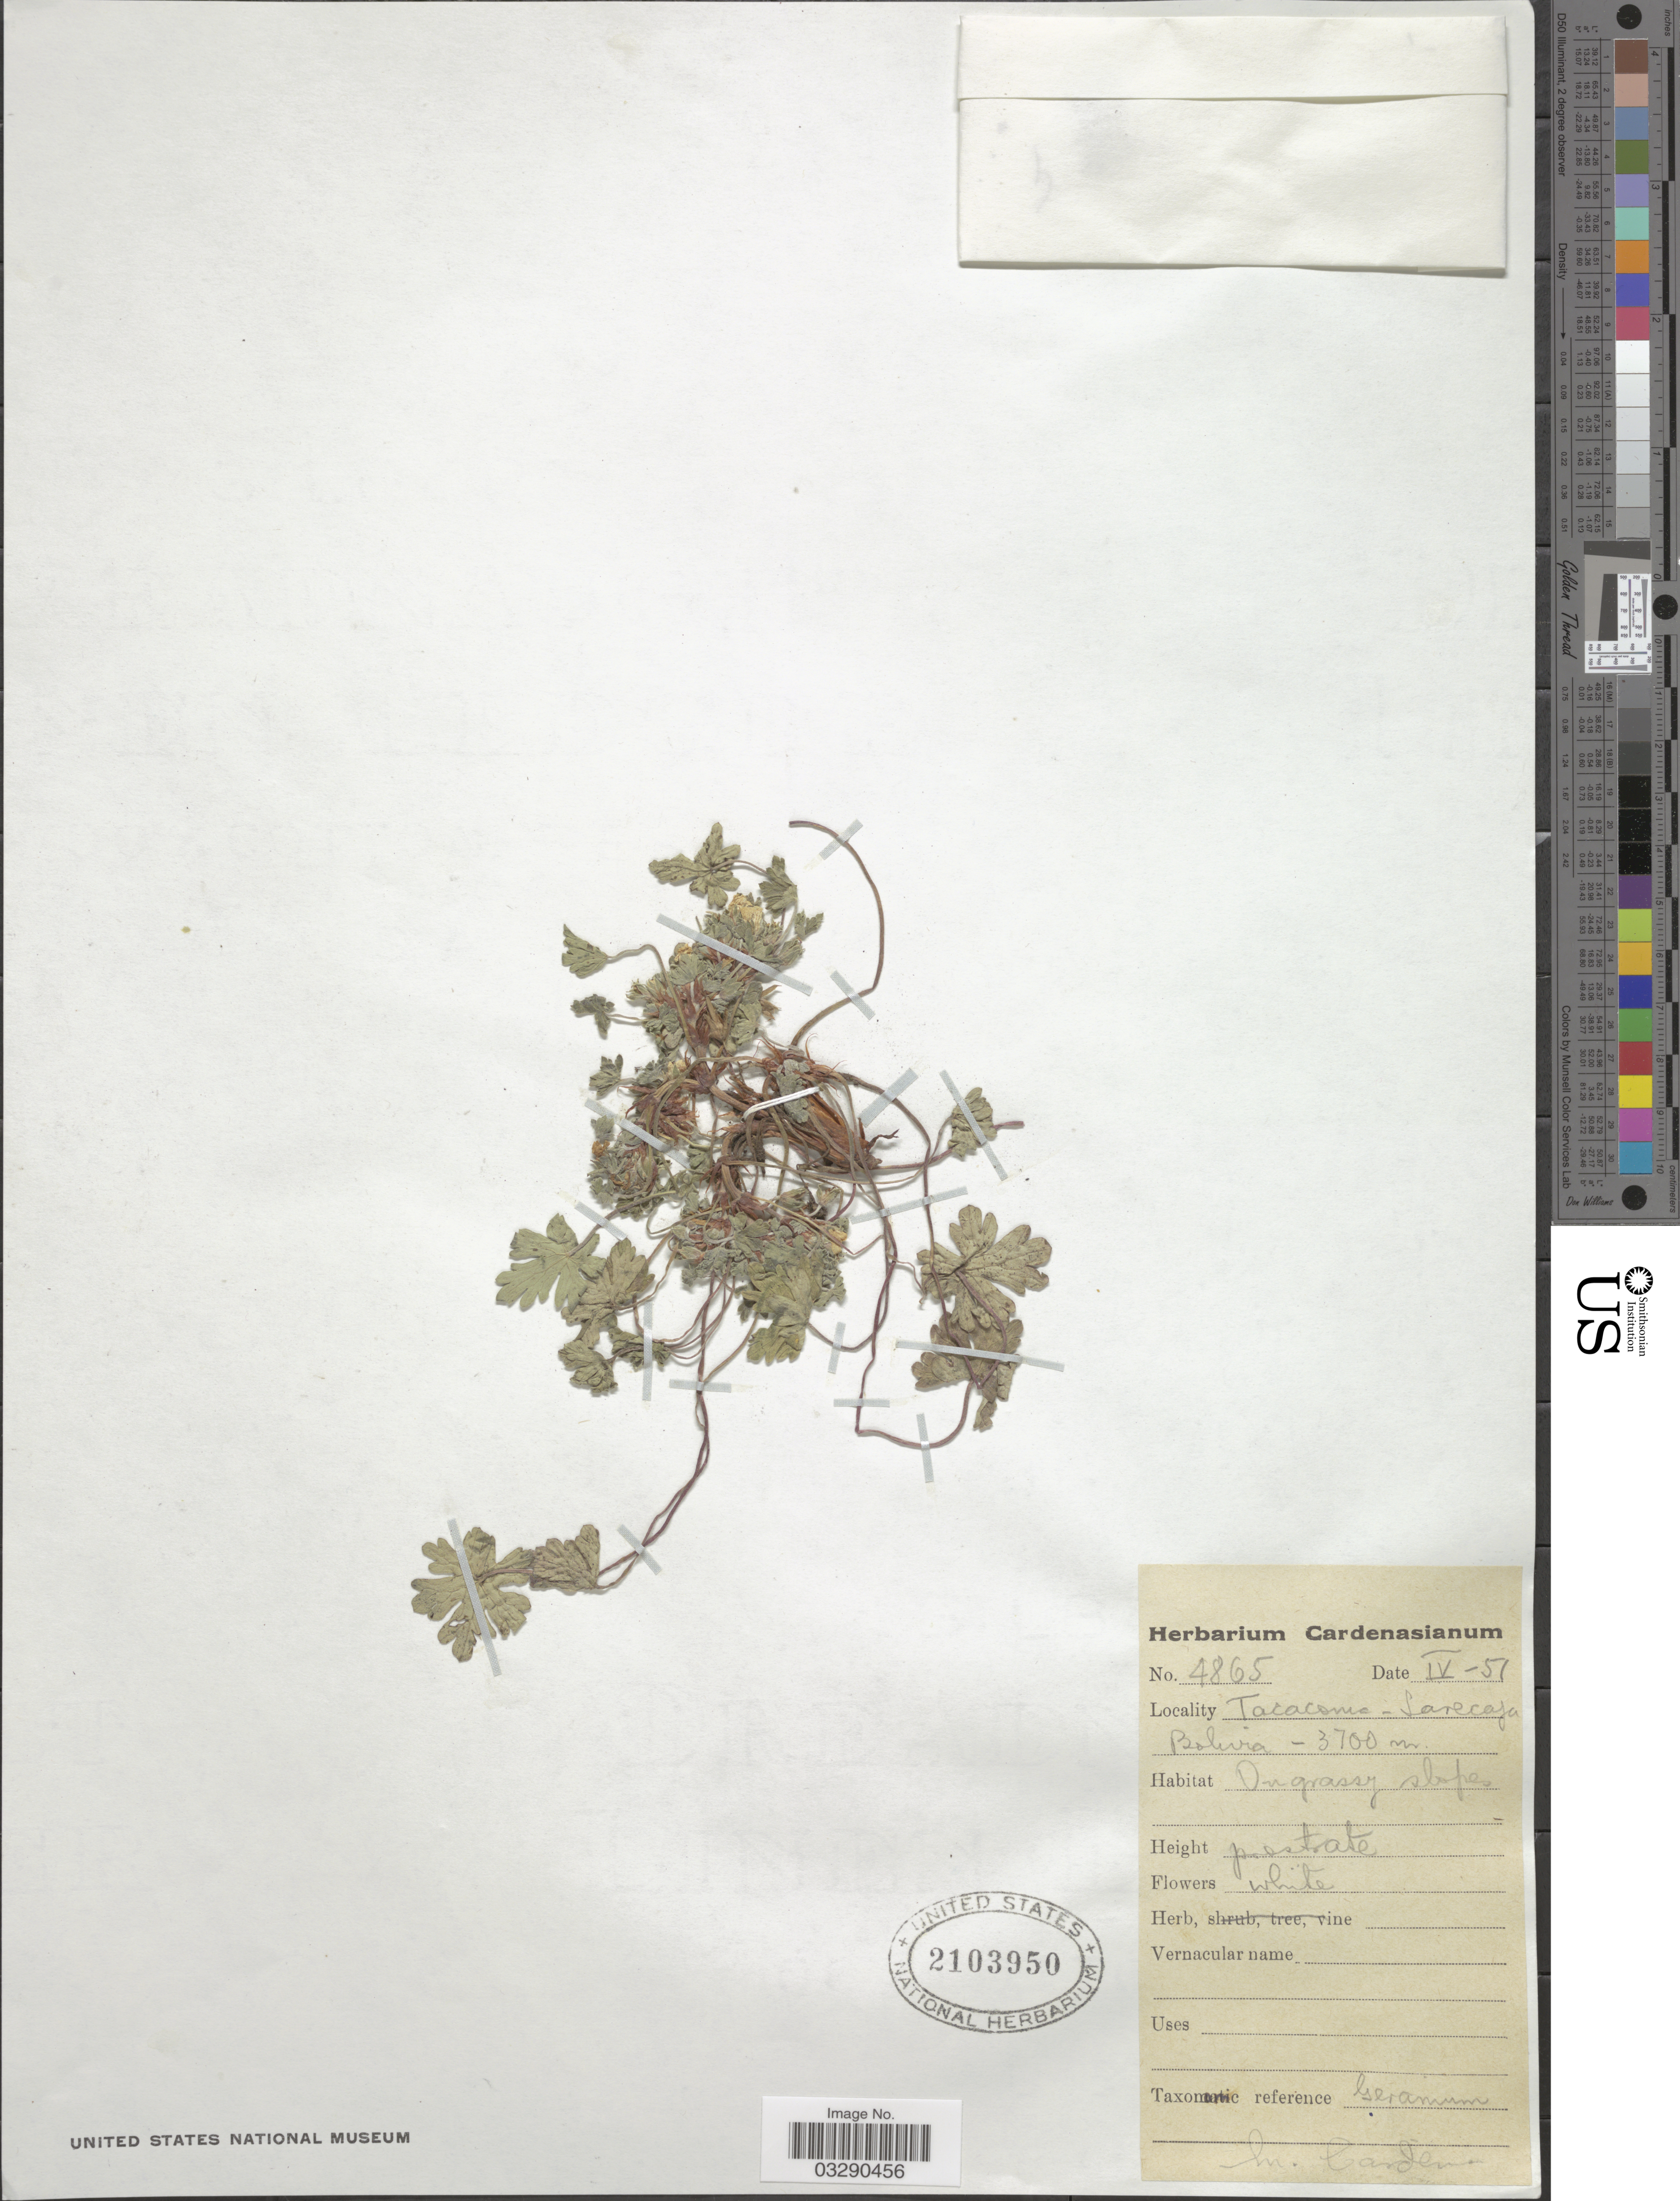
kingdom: Plantae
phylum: Tracheophyta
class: Magnoliopsida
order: Geraniales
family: Geraniaceae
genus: Geranium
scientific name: Geranium sp.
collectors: M. Cárdenas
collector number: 4865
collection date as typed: Transcribed d/m/y: /4/51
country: Bolivia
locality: Tacacoma-Larecaja.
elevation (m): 3700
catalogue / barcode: US 2103950